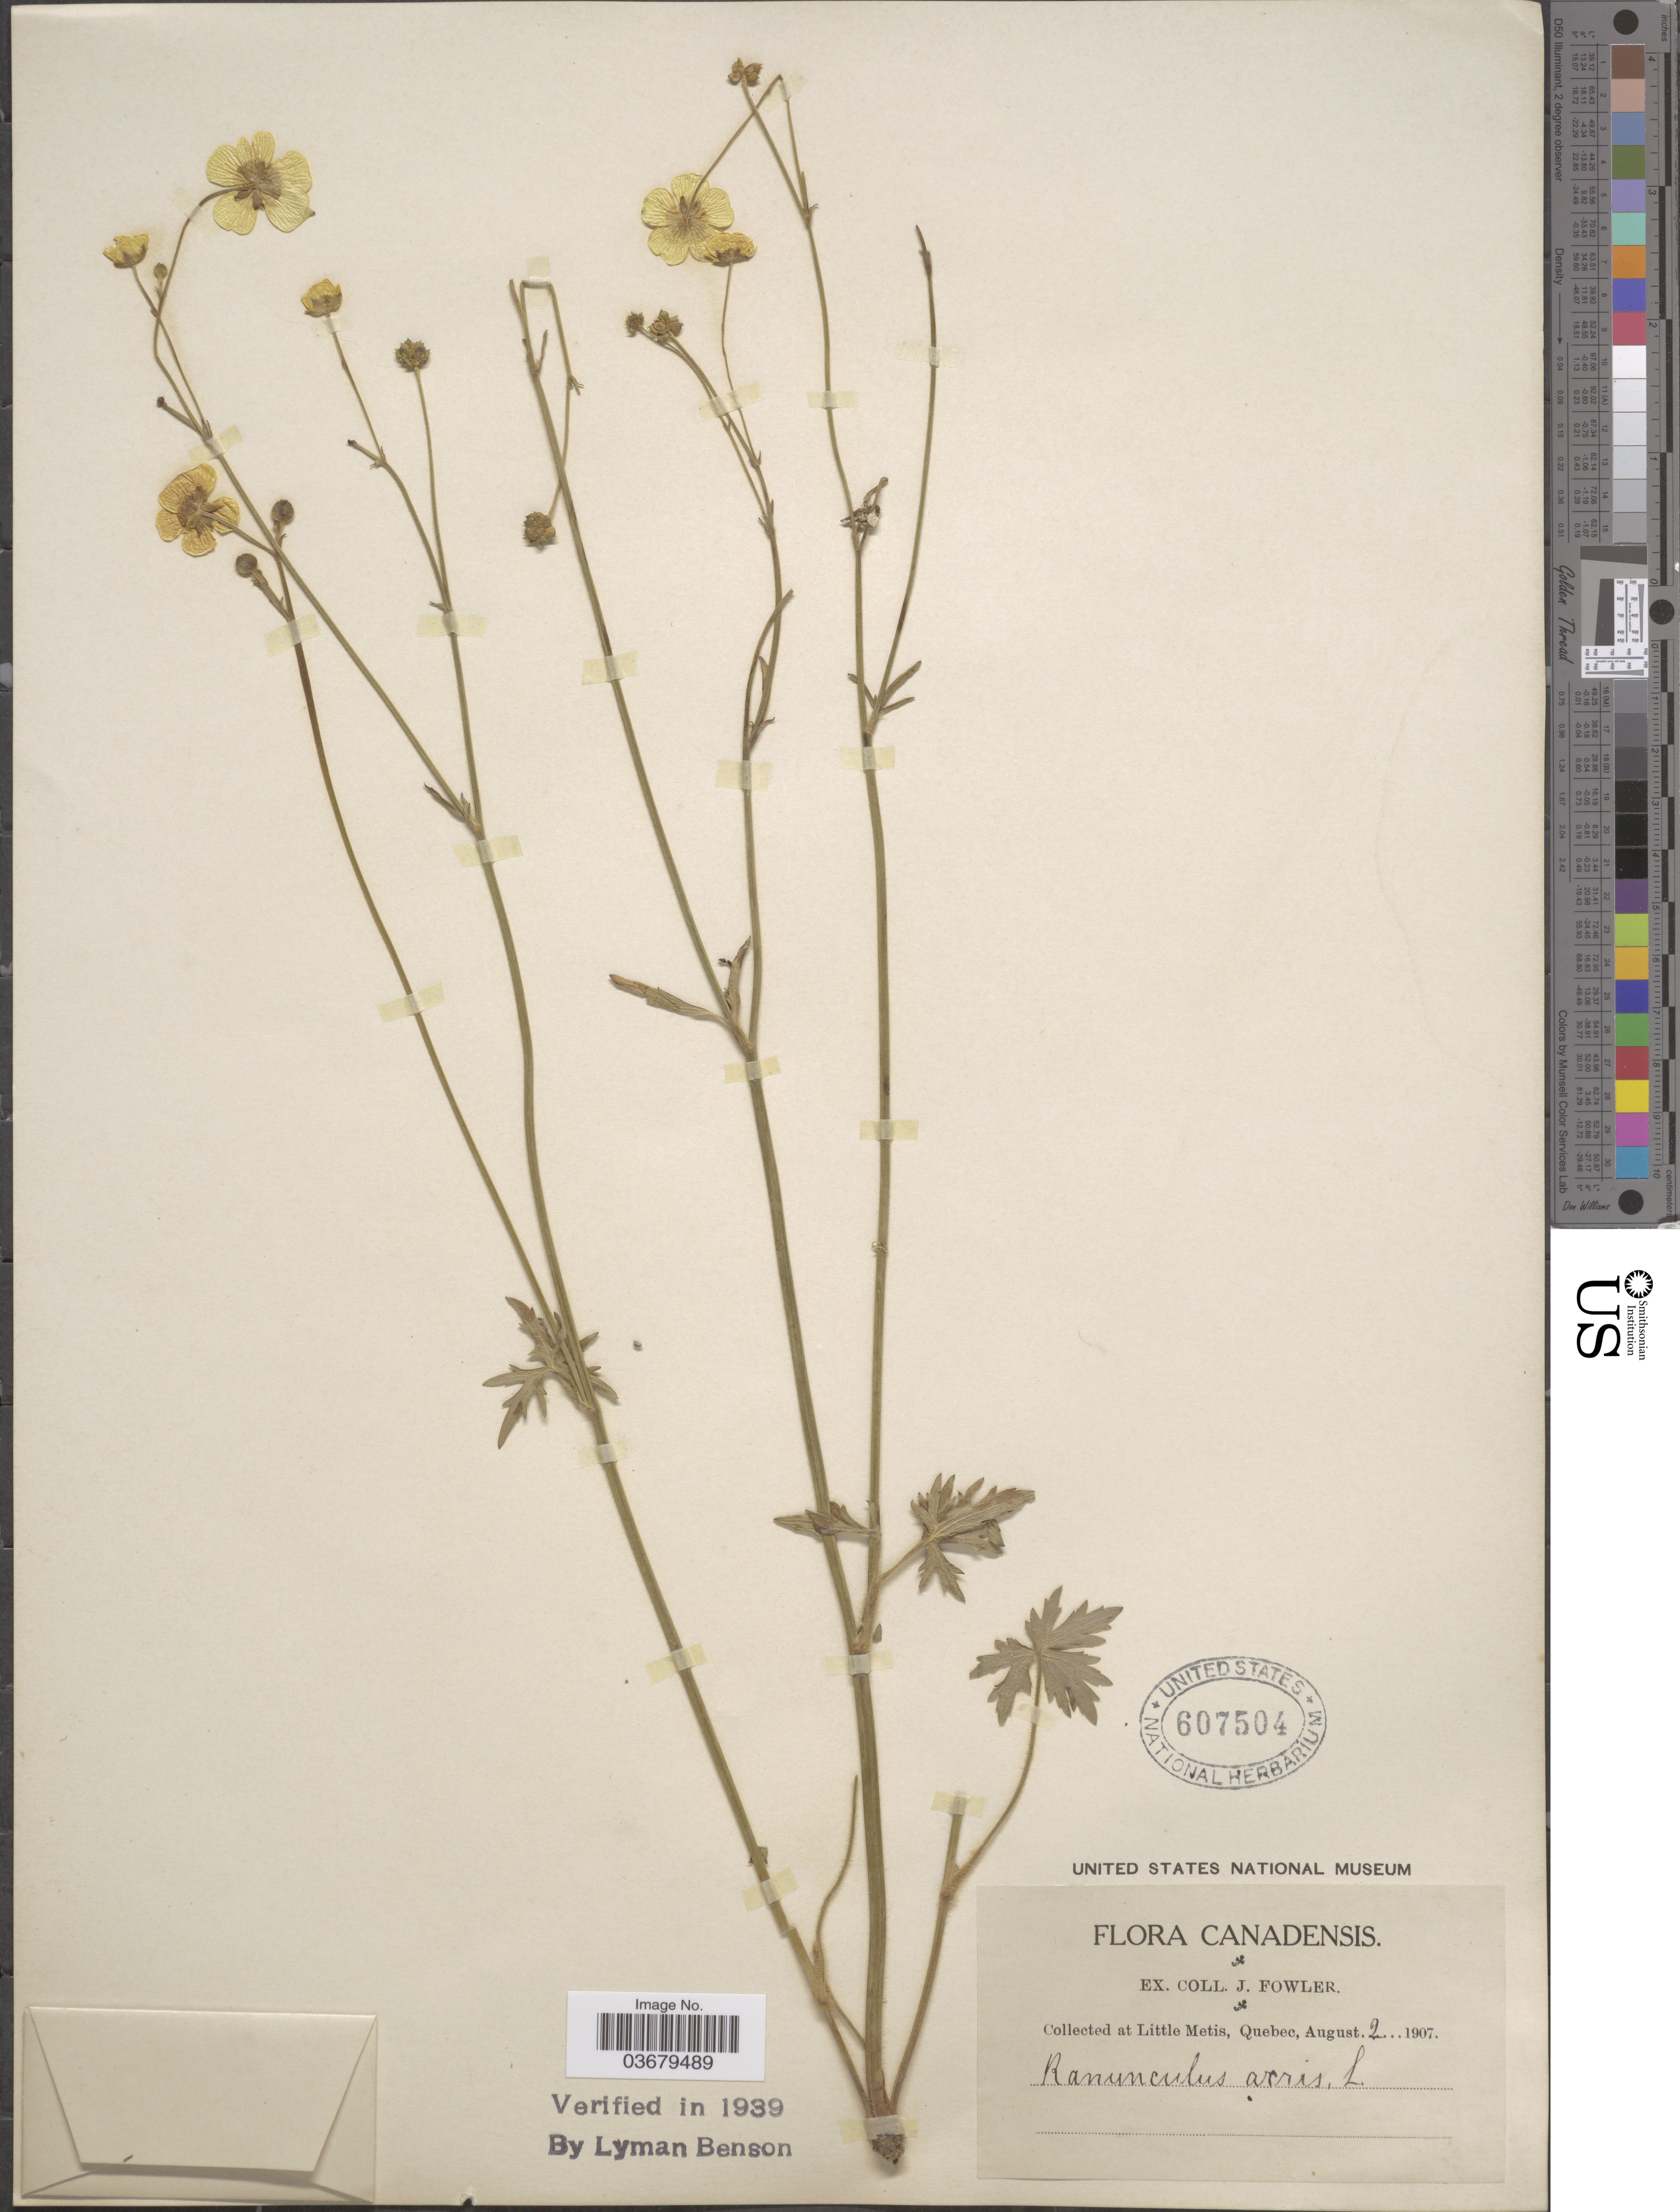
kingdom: Plantae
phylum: Tracheophyta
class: Magnoliopsida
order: Ranunculales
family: Ranunculaceae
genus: Ranunculus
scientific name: Ranunculus acris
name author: L.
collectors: J. Fowler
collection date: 1907-08-02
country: Canada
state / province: Quebec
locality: At Little Metis.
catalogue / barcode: US 607504